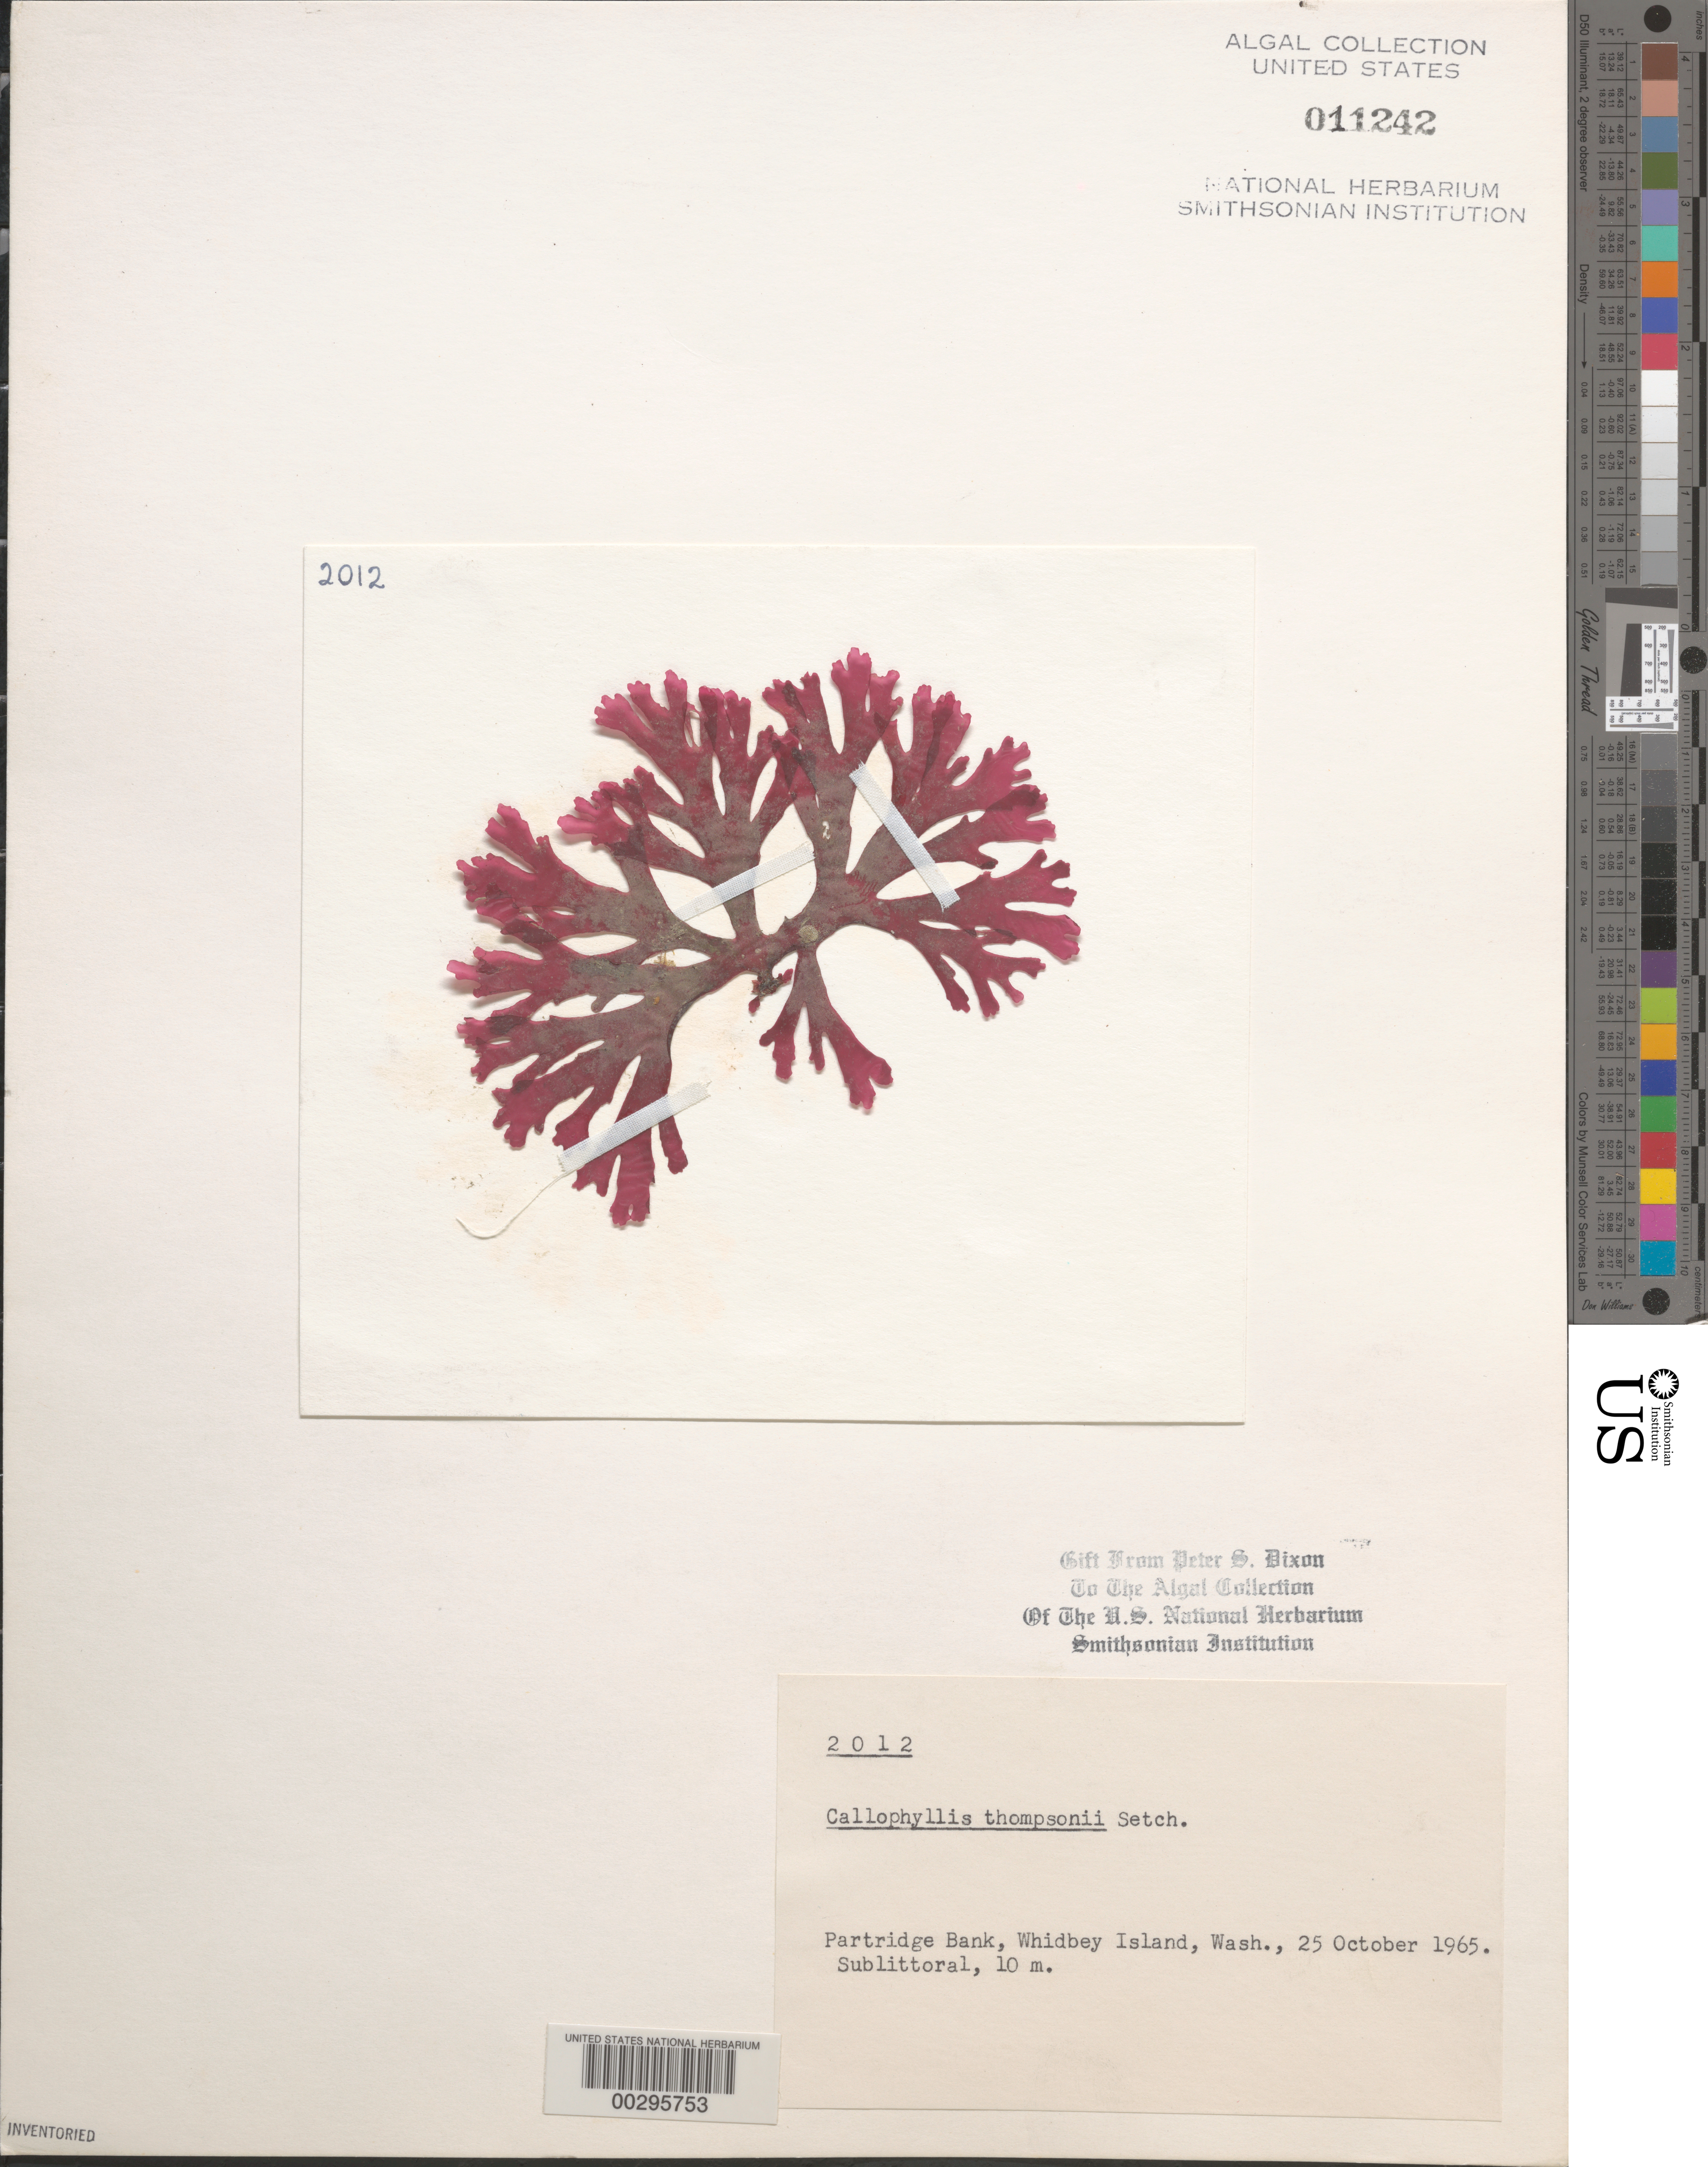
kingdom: Plantae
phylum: Rhodophyta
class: Florideophyceae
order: Gigartinales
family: Kallymeniaceae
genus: Callophyllis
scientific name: Callophyllis thompsonii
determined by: Dixon, P. S.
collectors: P. S. Dixon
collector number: PSD 2012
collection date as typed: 25 Oct 1965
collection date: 1965-10-25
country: United States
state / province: Washington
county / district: Island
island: Whidbey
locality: Partridge Bank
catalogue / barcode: US 11242